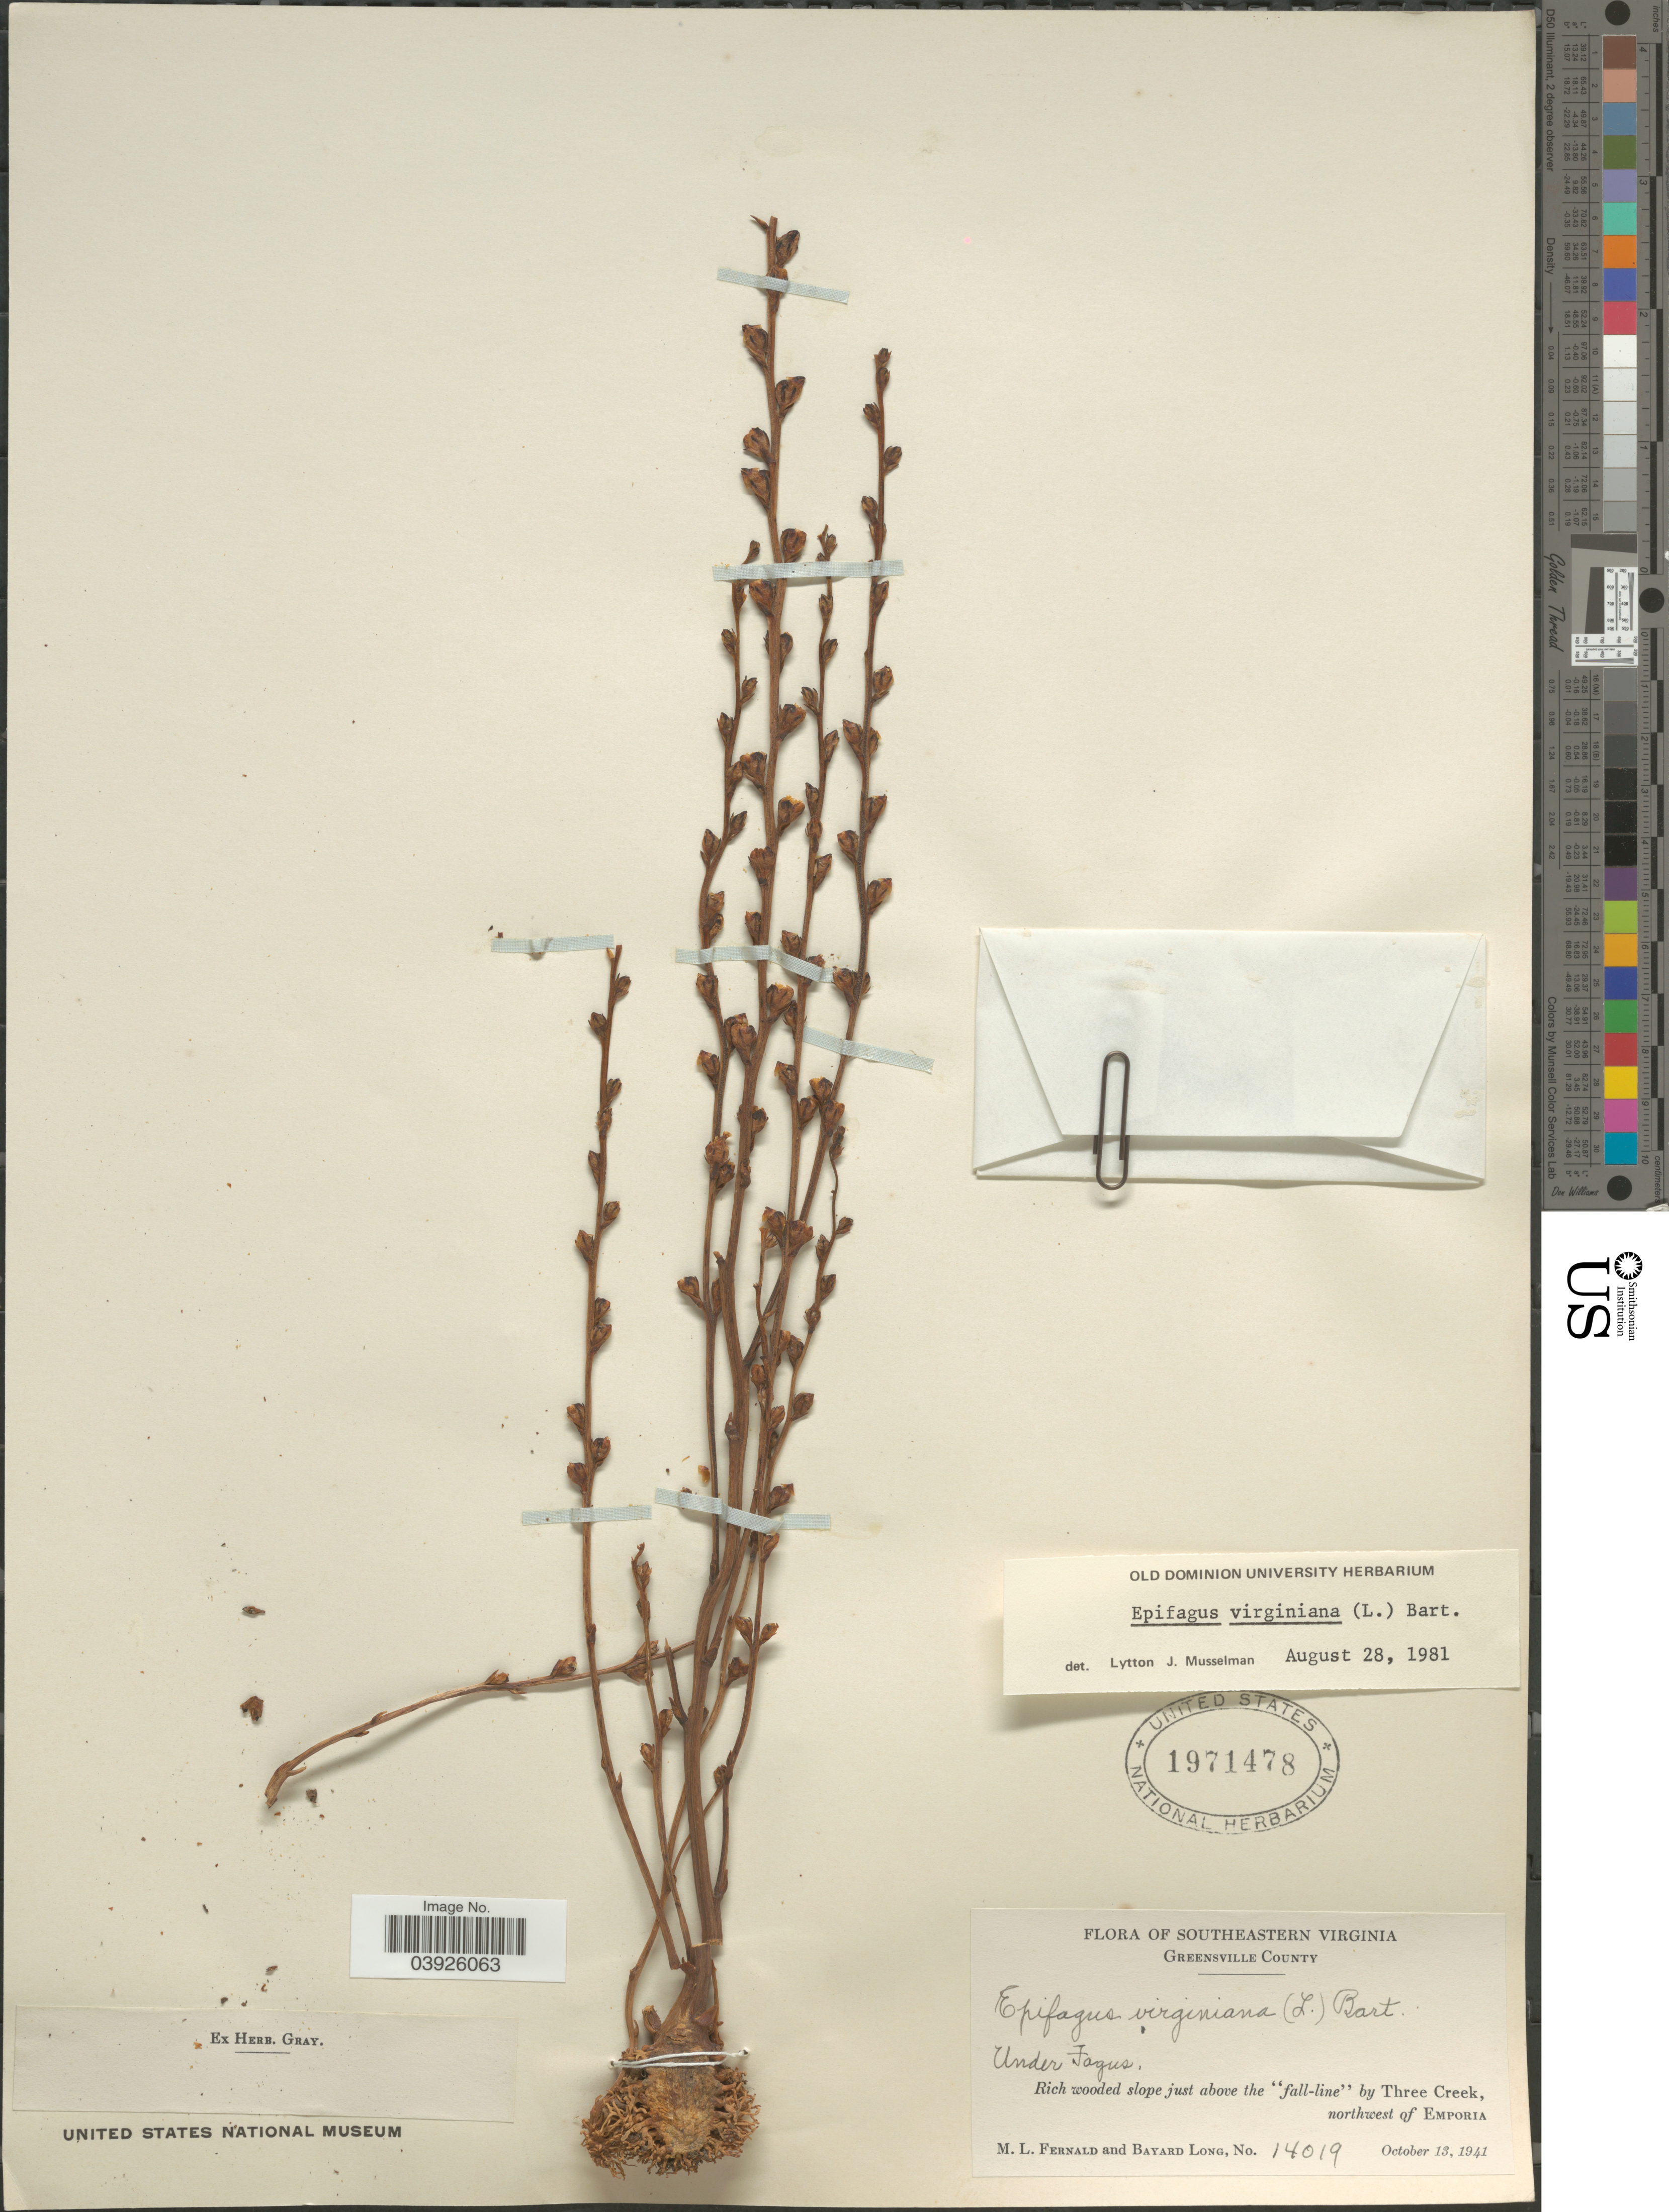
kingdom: Plantae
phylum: Tracheophyta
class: Magnoliopsida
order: Lamiales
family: Orobanchaceae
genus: Epifagus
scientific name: Epifagus virginiana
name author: (L.) W.P.C. Barton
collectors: M. L. Fernald & B. Long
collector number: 14019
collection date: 1941-10-13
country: United States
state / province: Virginia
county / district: Greensville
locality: Southeastern Virginia. Greensville County. Under Fagus, Rich wooded slope just above the 'fall-line' by Three Creek, northwest of Emporia.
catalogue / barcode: US 1971478